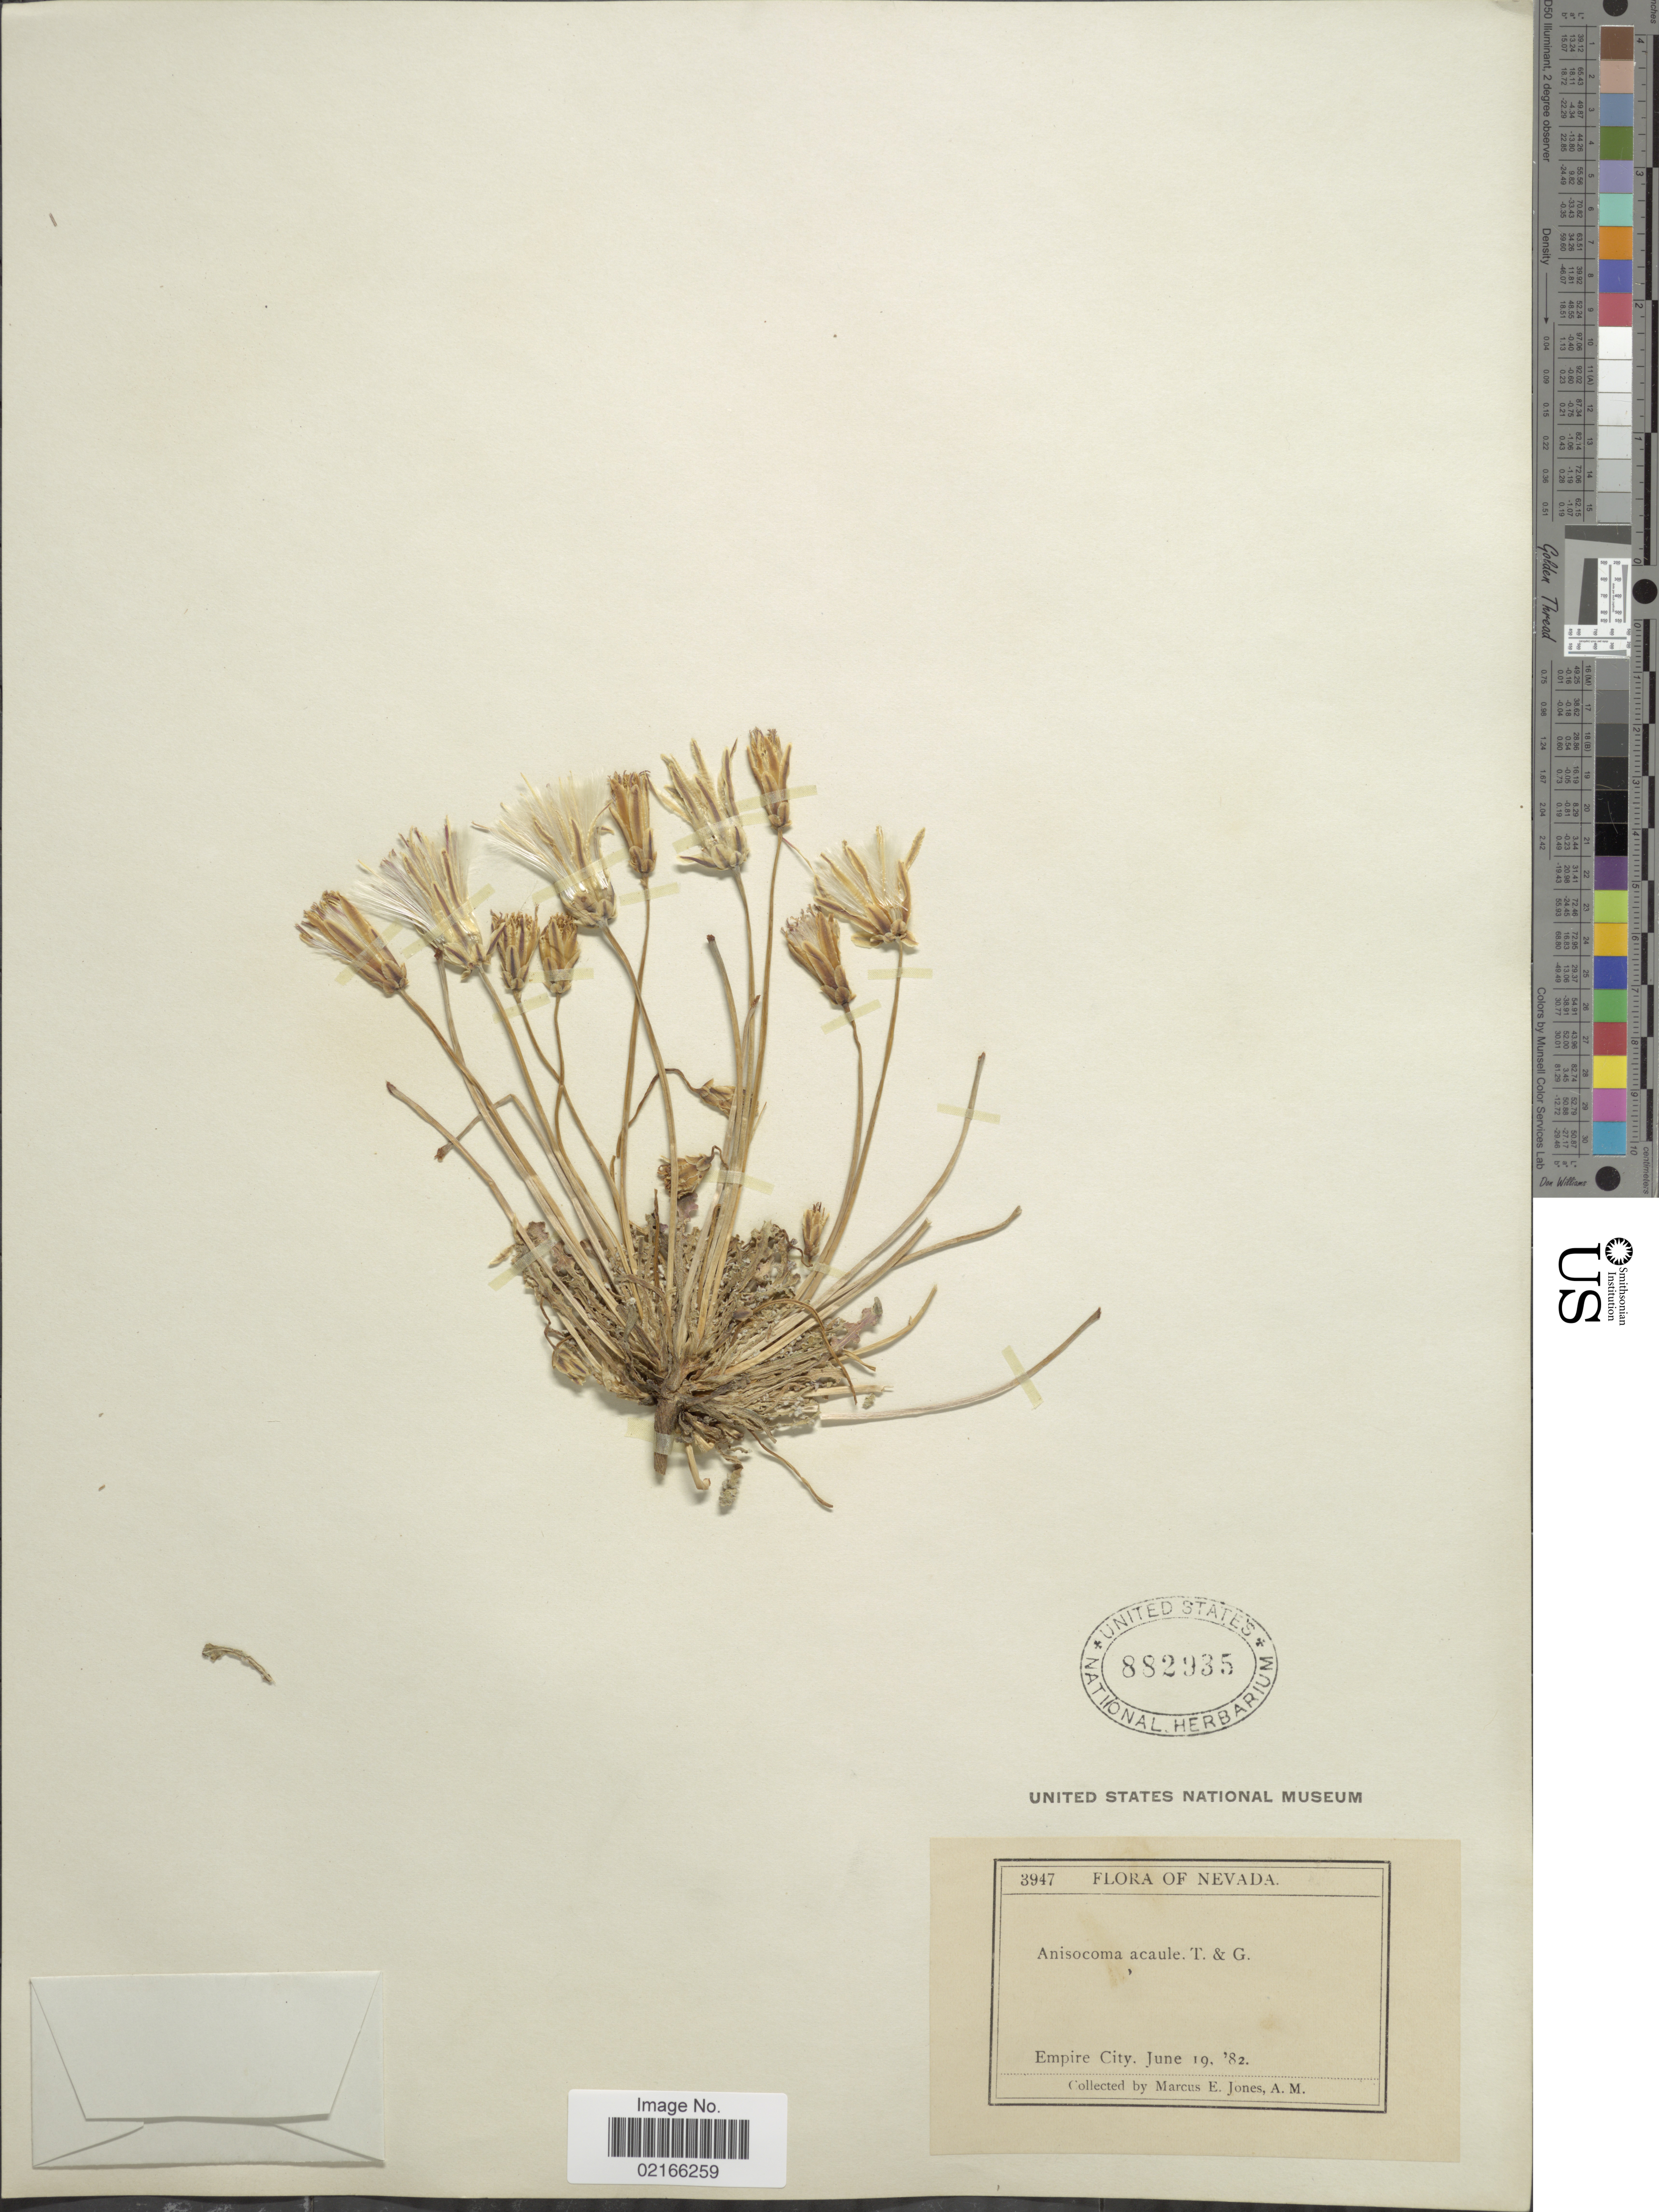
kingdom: Plantae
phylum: Tracheophyta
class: Magnoliopsida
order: Asterales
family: Asteraceae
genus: Anisocoma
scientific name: Anisocoma acaulis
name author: Torr. & A. Gray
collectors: M. E. Jones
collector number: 3947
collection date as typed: Transcribed d/m/y: 19/6/82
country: United States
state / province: Nevada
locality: Empire City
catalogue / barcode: US 882935